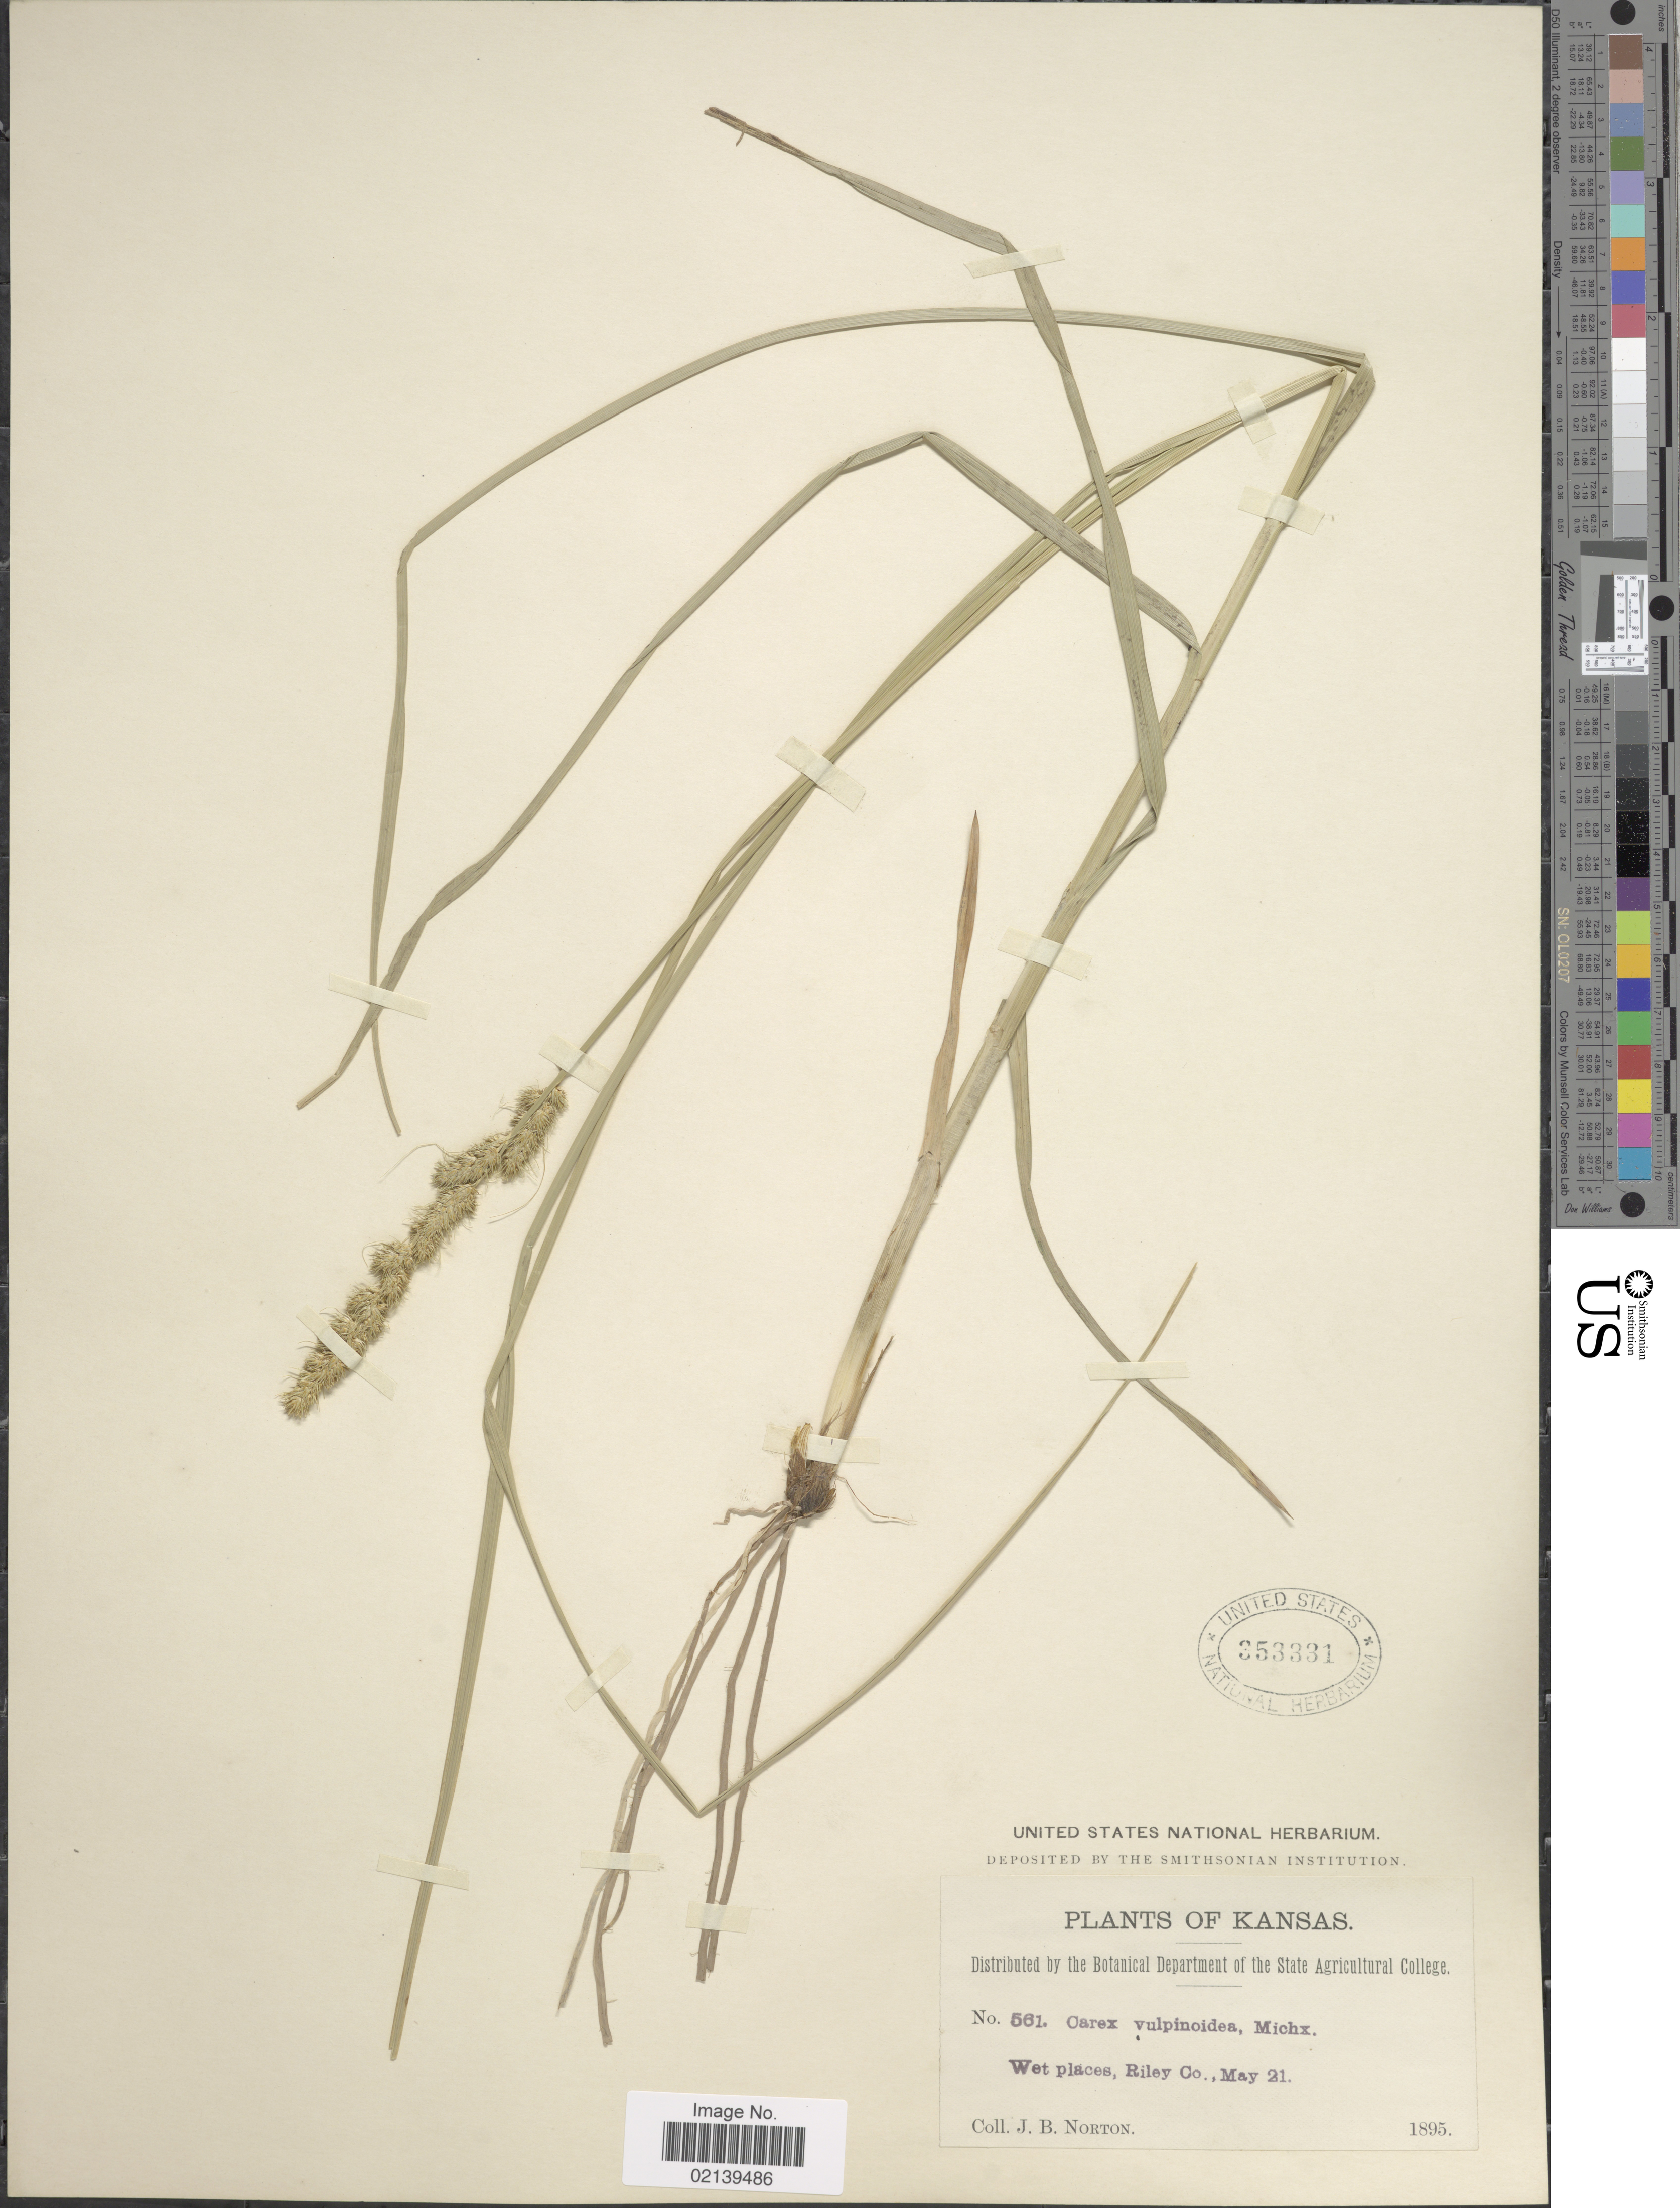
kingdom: Plantae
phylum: Tracheophyta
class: Liliopsida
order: Poales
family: Cyperaceae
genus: Carex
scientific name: Carex vulpinoidea Michx.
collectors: J. B. Norton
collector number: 561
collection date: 1895-05-21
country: United States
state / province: Kansas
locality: Wet places, Riley Co.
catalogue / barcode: US 353331